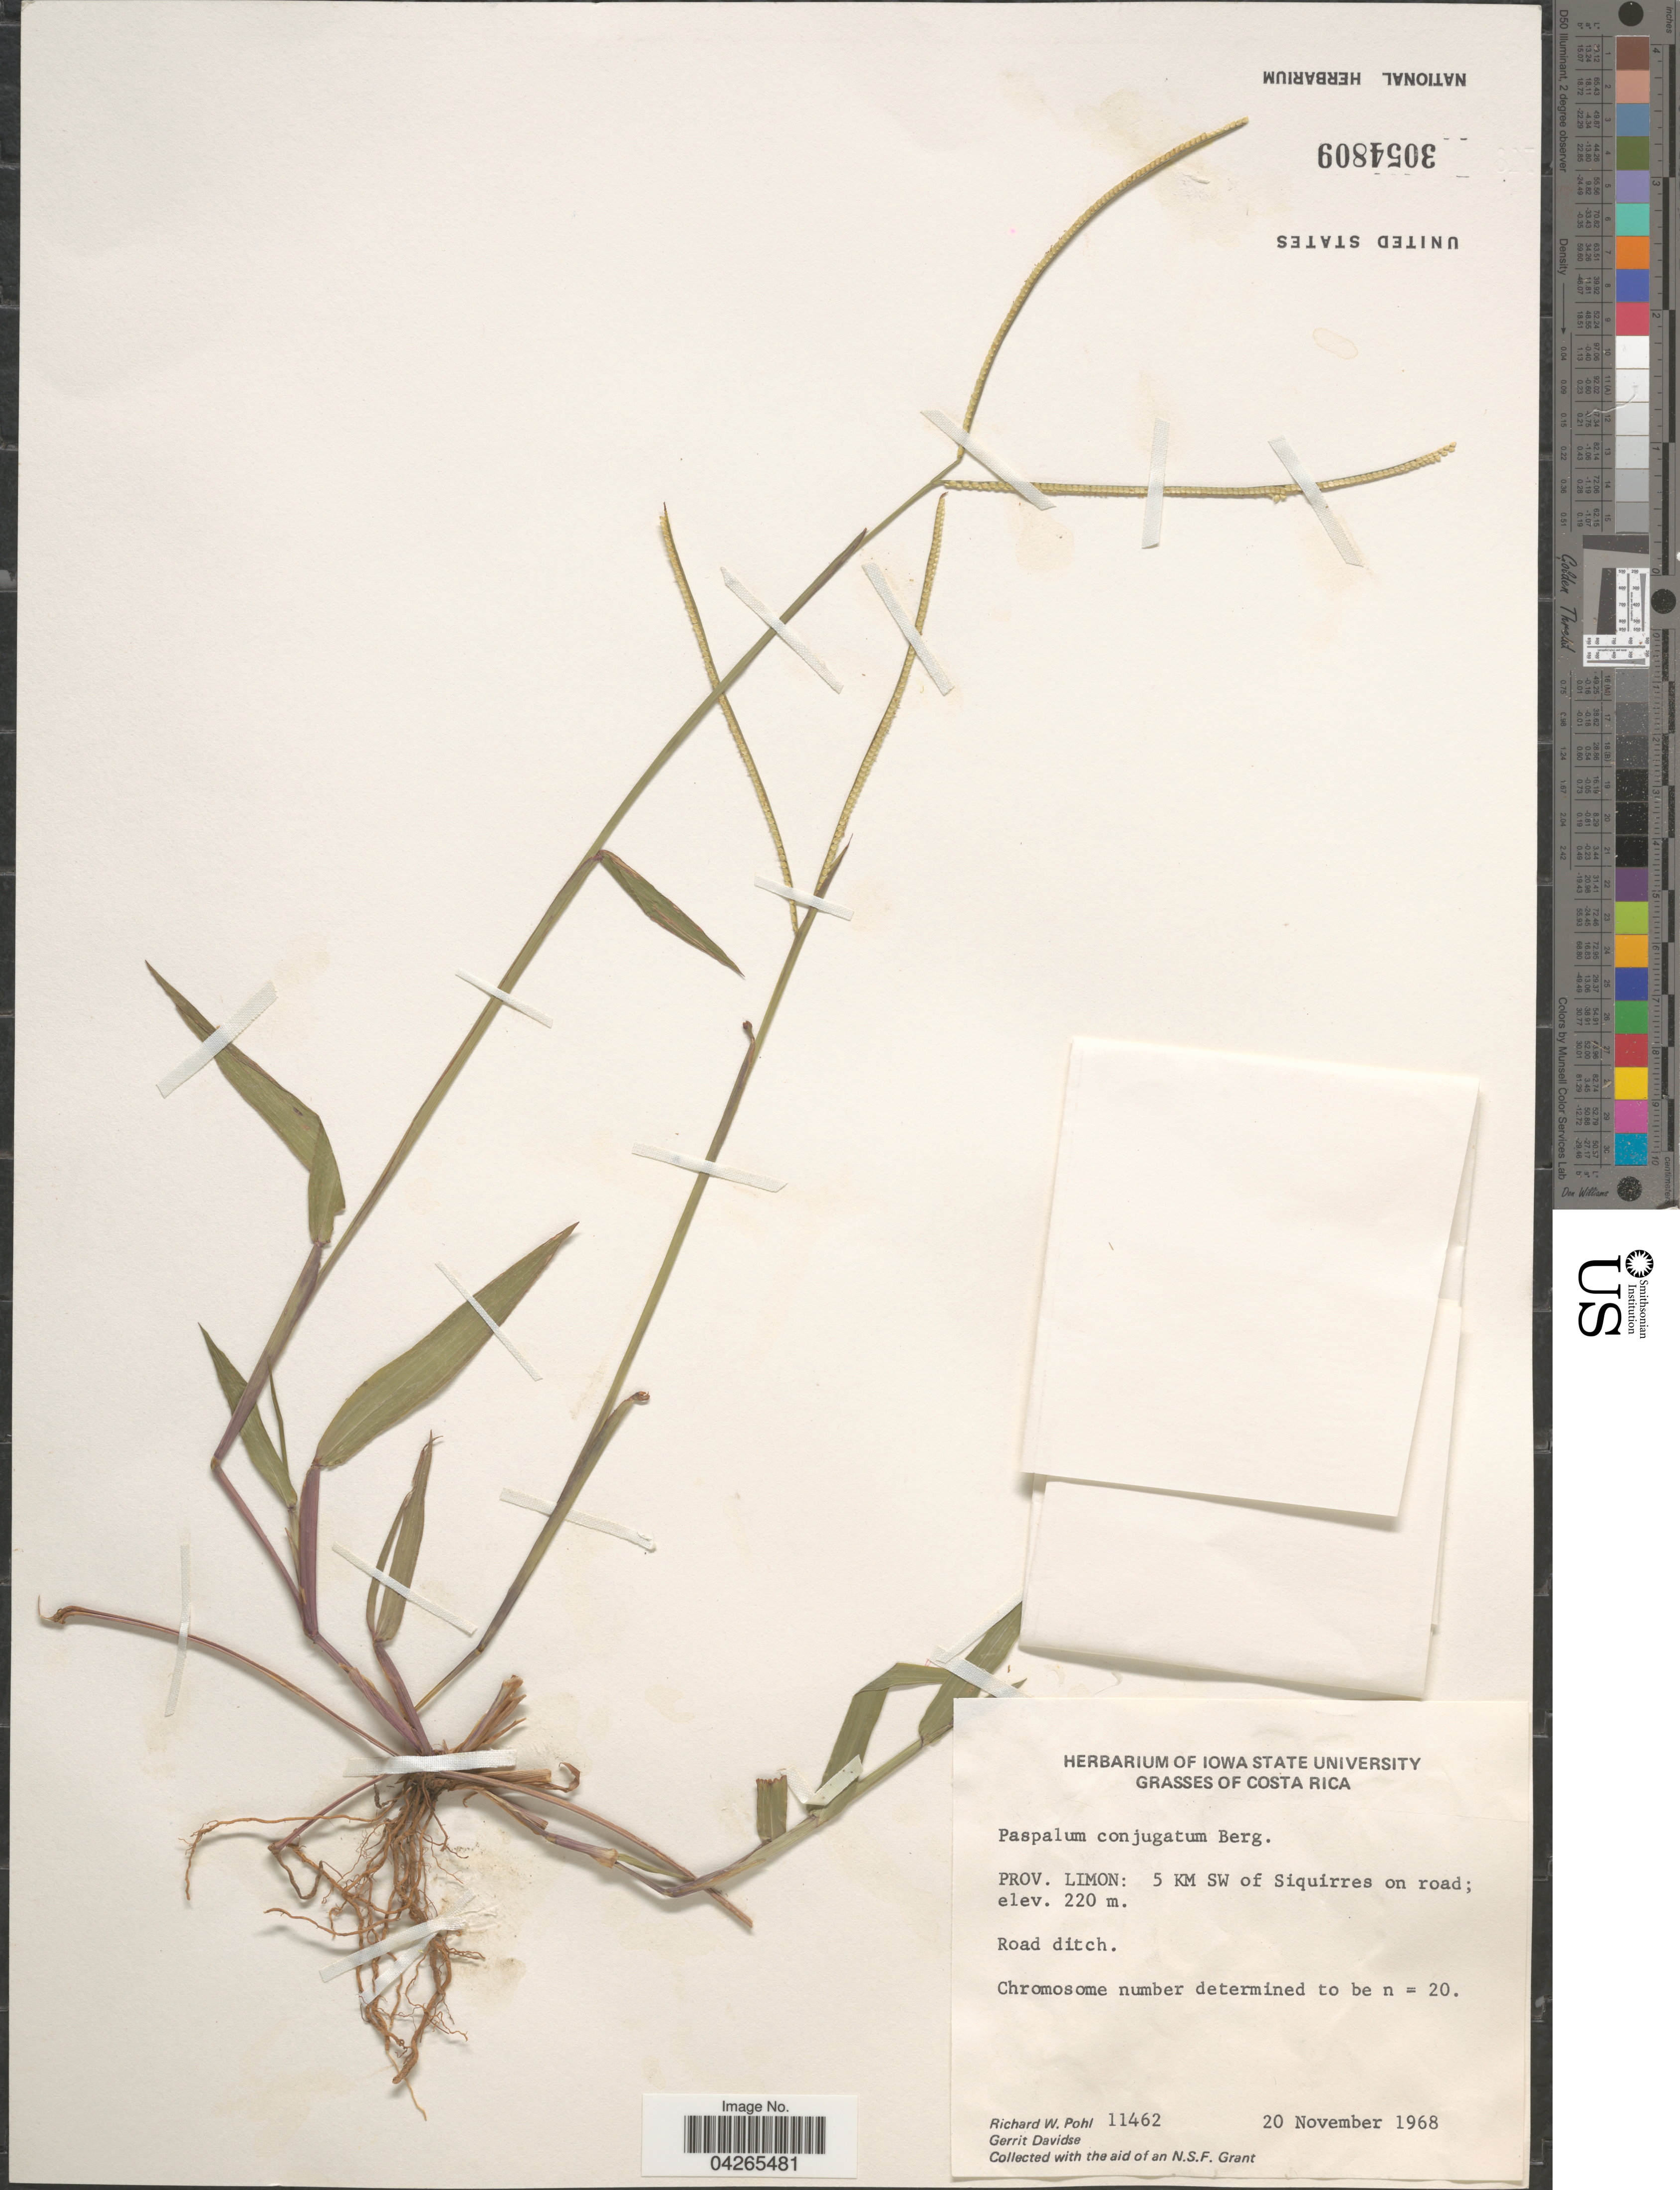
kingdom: Plantae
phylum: Tracheophyta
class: Liliopsida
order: Poales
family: Poaceae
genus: Paspalum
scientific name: Paspalum conjugatum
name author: P.J. Bergius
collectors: R. W. Pohl & G. Davidse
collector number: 11462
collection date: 1968-11-20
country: Costa Rica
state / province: Limón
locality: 5 KM SW of Siquirres on road.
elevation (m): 220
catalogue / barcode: US 3054809